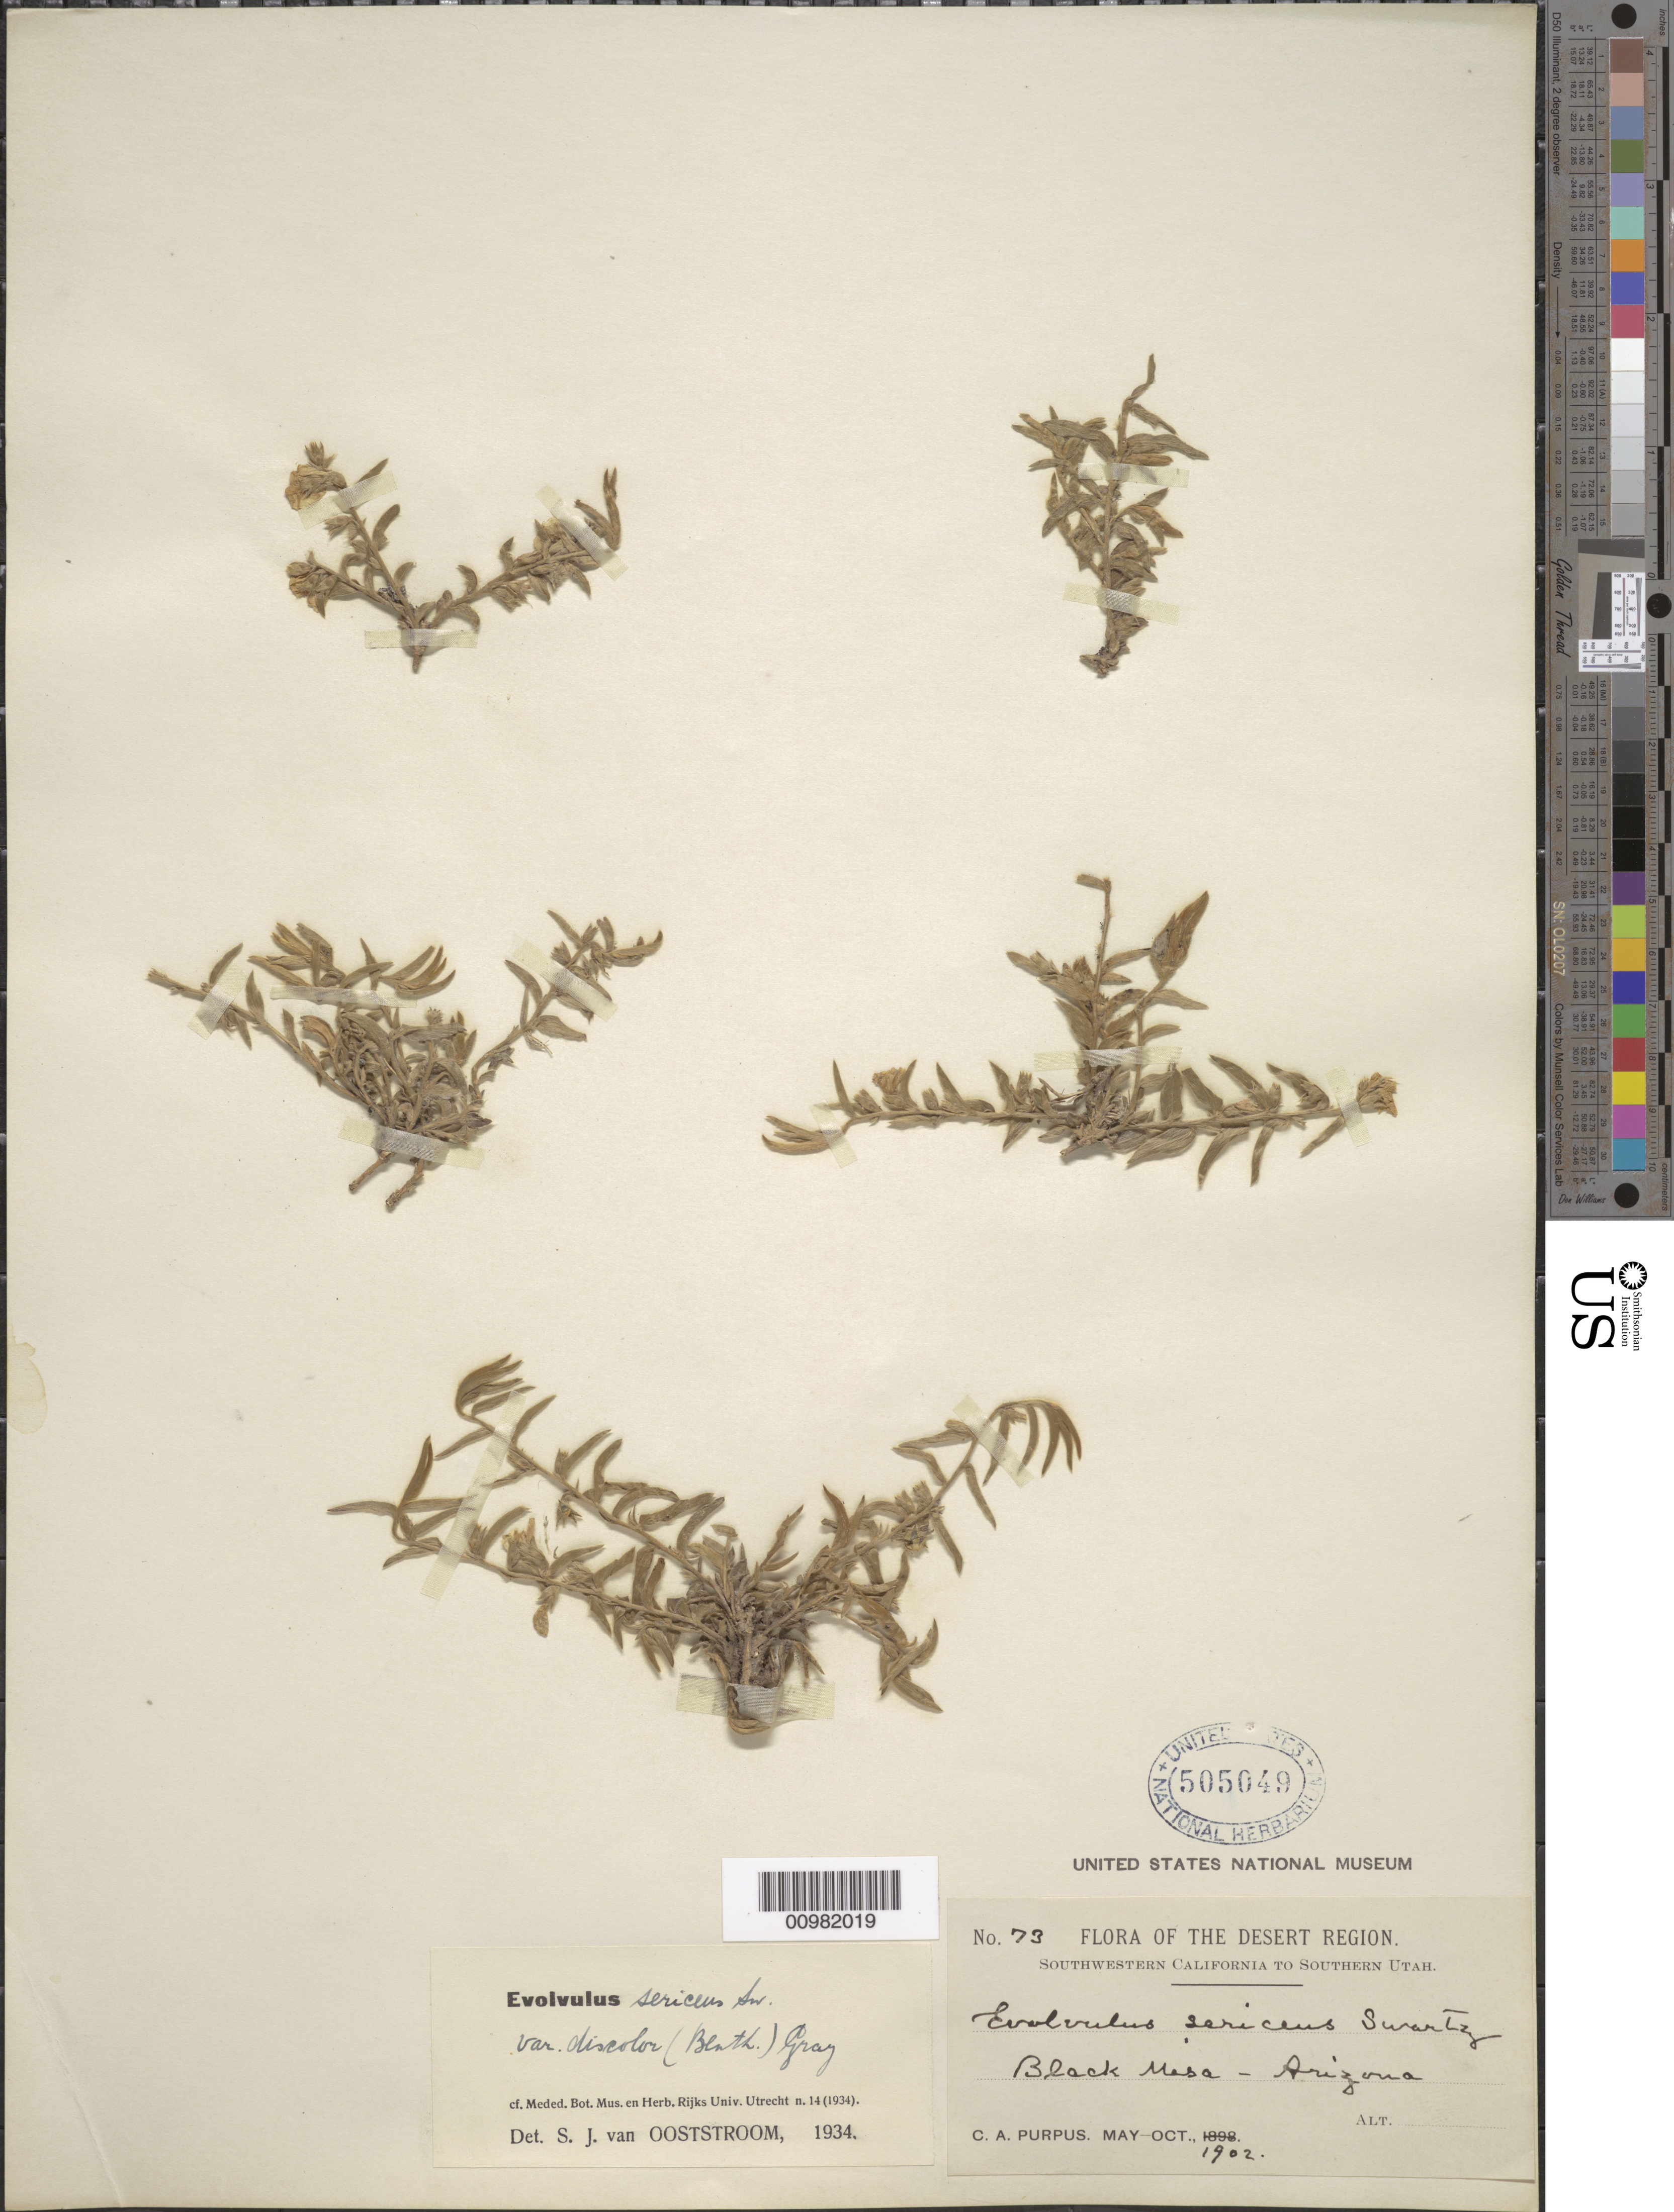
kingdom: Plantae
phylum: Tracheophyta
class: Magnoliopsida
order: Solanales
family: Convolvulaceae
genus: Evolvulus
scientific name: Evolvulus sericeus var. discolor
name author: (Benth.) A. Gray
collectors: C. A. Purpus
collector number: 73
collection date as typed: May 1902 to -- Oct 1902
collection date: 1902-05/1902-10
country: United States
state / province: Arizona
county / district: Navajo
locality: Black Mesa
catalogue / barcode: US 505049